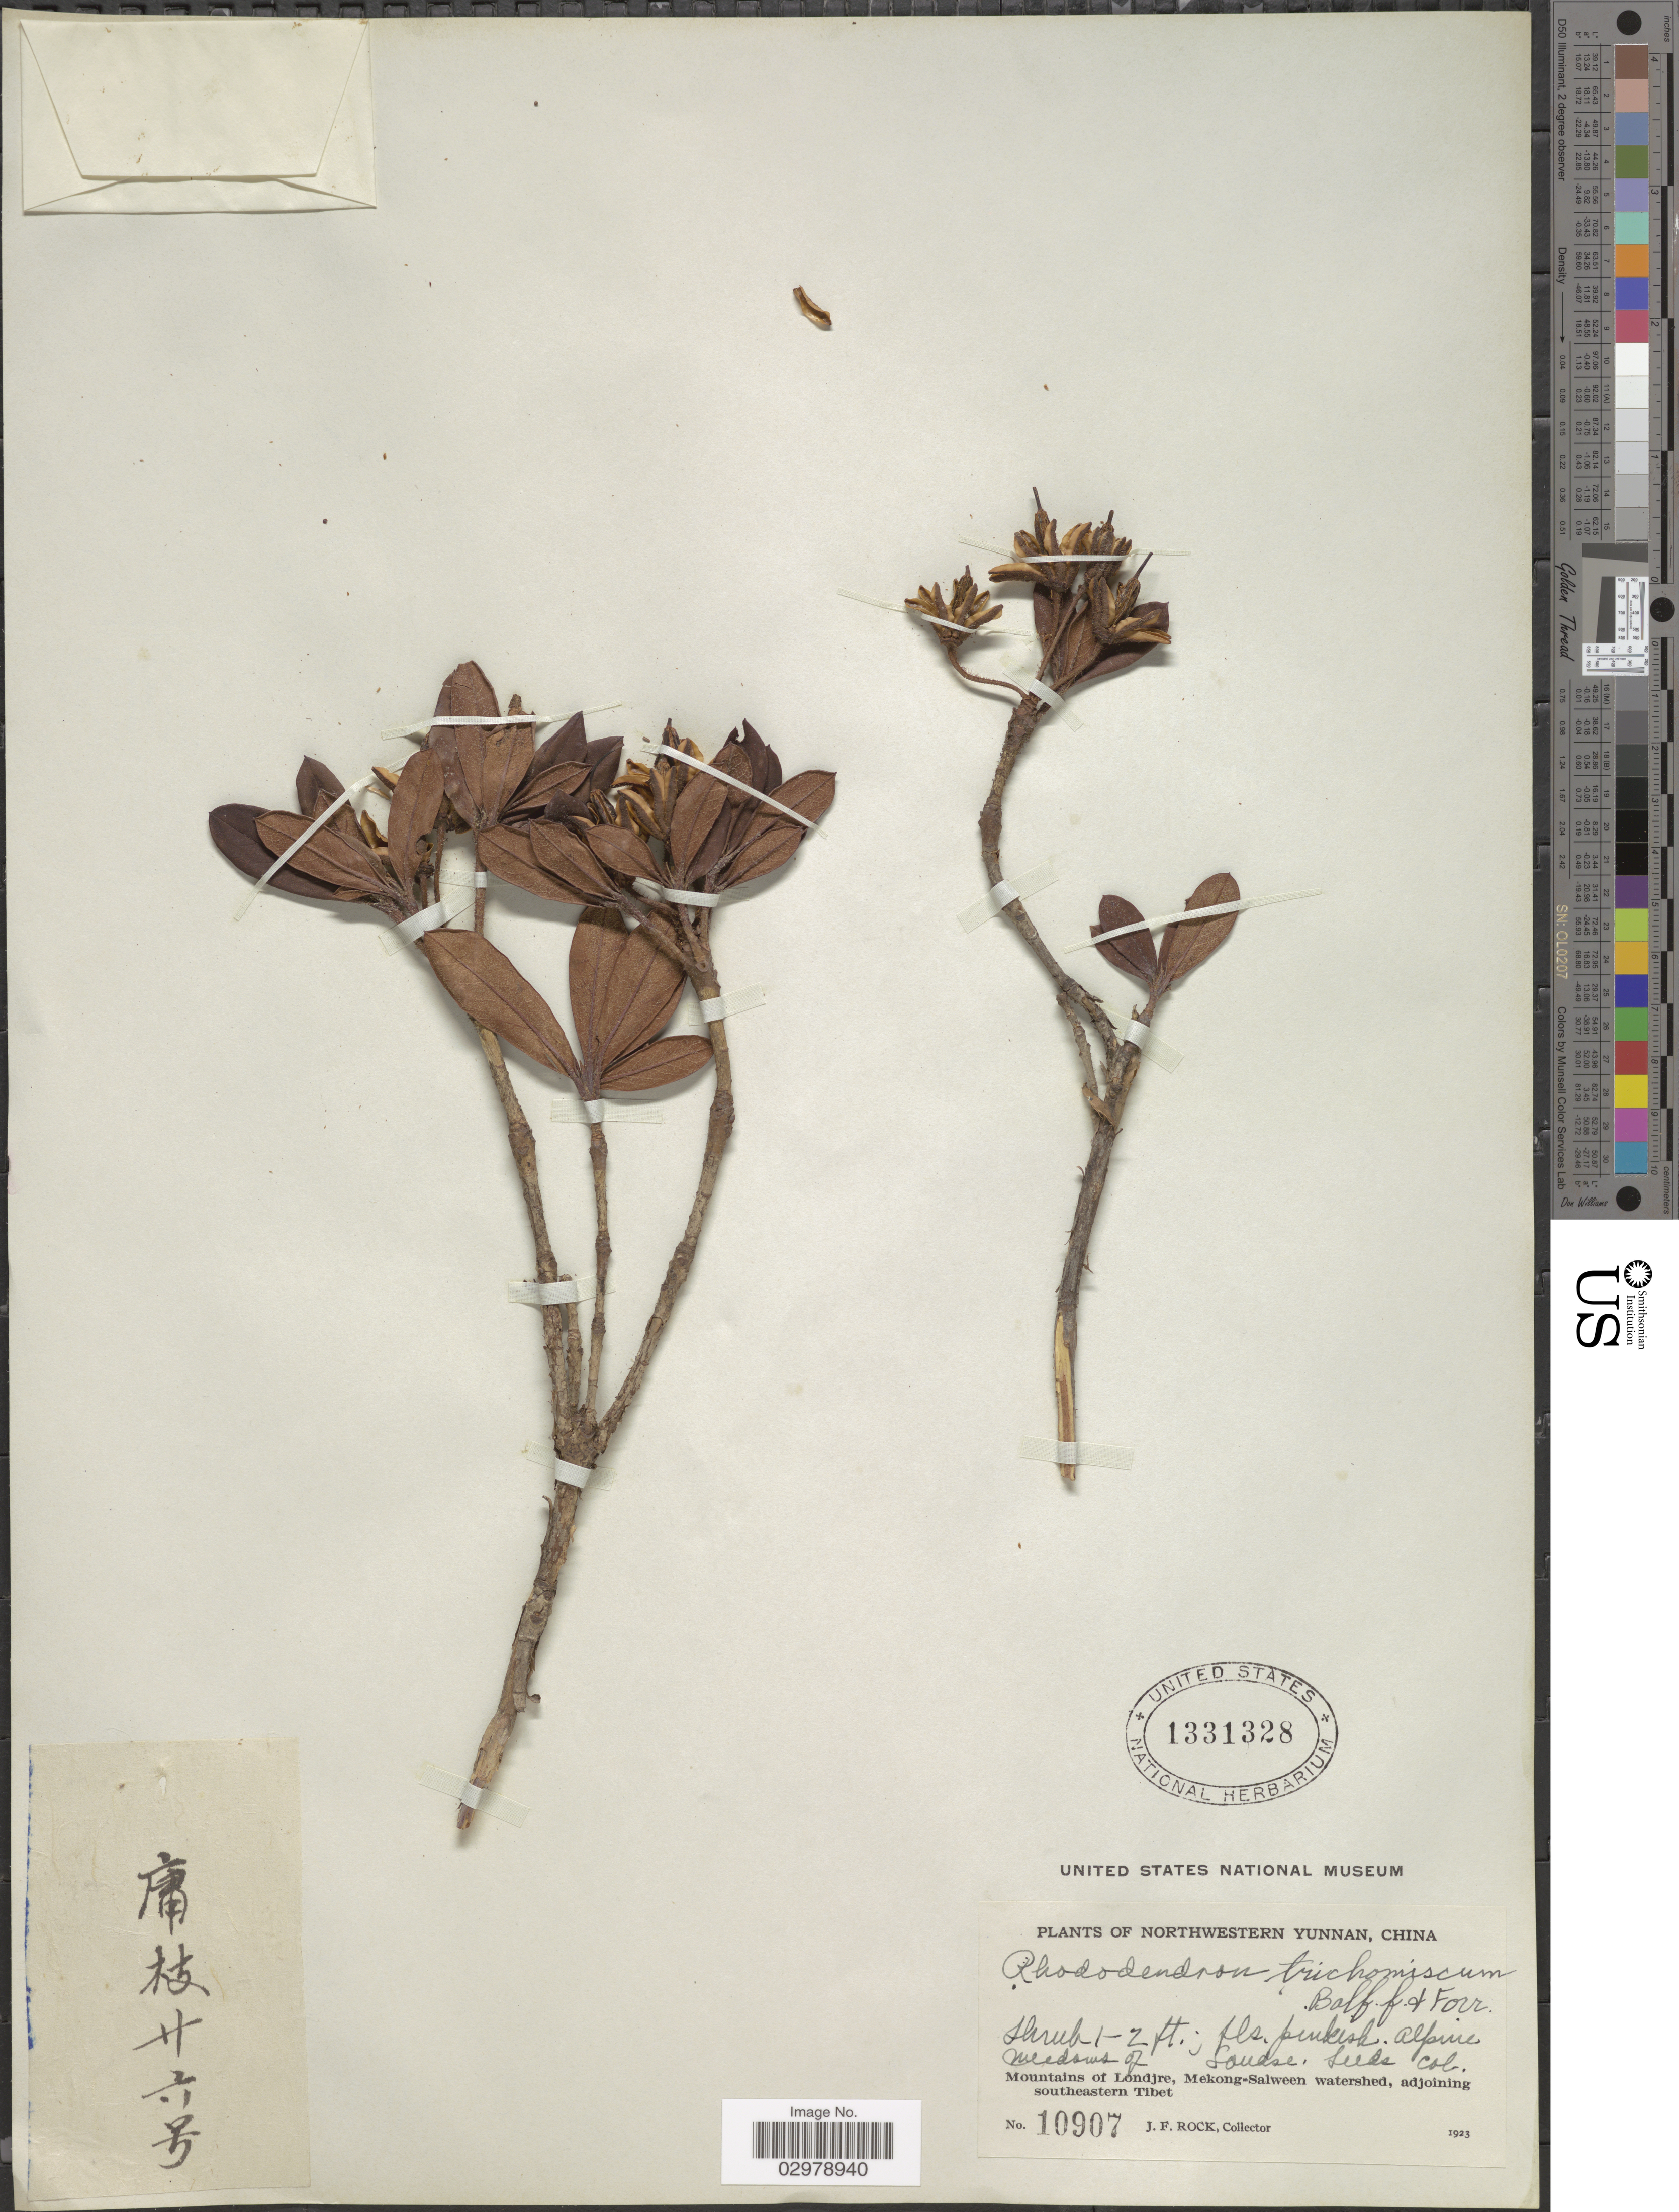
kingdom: Plantae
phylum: Tracheophyta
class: Magnoliopsida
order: Ericales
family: Ericaceae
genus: Rhododendron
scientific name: Rhododendron trichomiscum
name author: Balf. f. & Forrest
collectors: J. Rock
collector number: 10907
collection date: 1923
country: China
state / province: Yunnan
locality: Northwestern Yunnan. Mountains of Londjre, Mekong-Salween watershed, adjoining southeastern Tibet.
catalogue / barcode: US 1331328